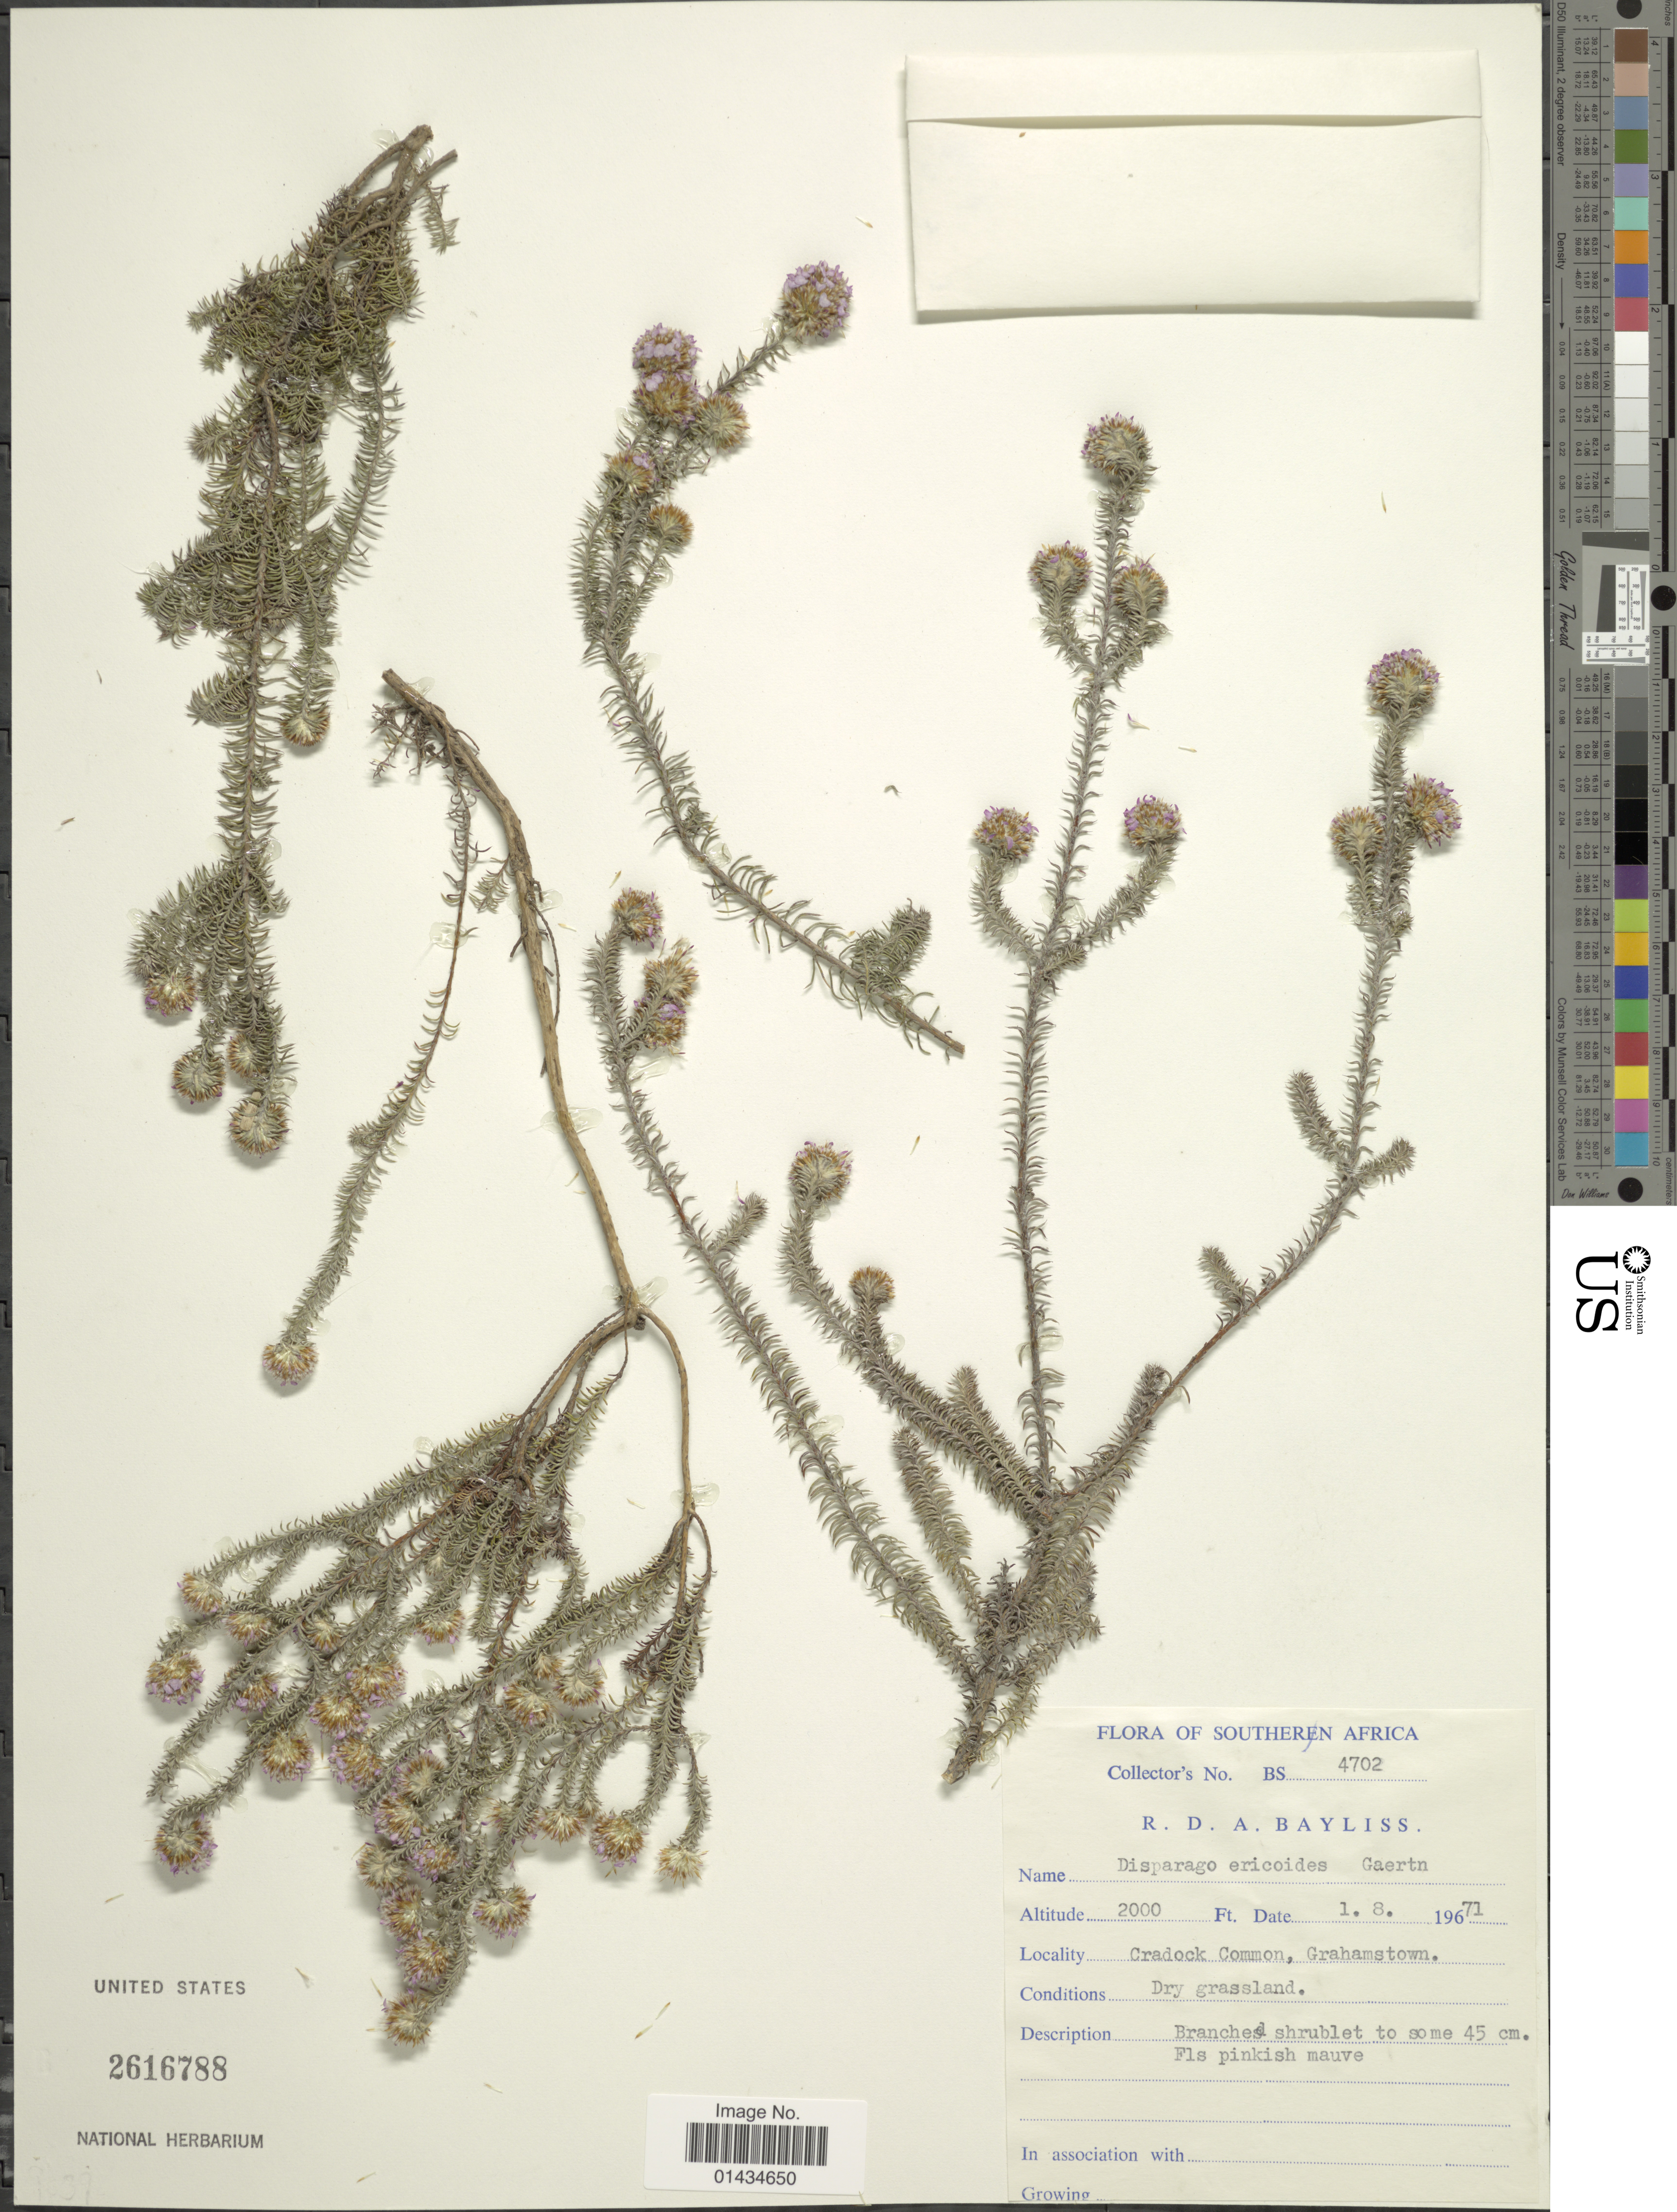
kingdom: Plantae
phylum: Tracheophyta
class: Magnoliopsida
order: Asterales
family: Asteraceae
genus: Disparago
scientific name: Disparago tortilis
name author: (DC.) Sch. Bip.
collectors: R. Bayliss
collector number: BS4702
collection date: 1971-08-01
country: South Africa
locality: Cardock Common, Grahamstown, dry grassland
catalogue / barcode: US 2616788